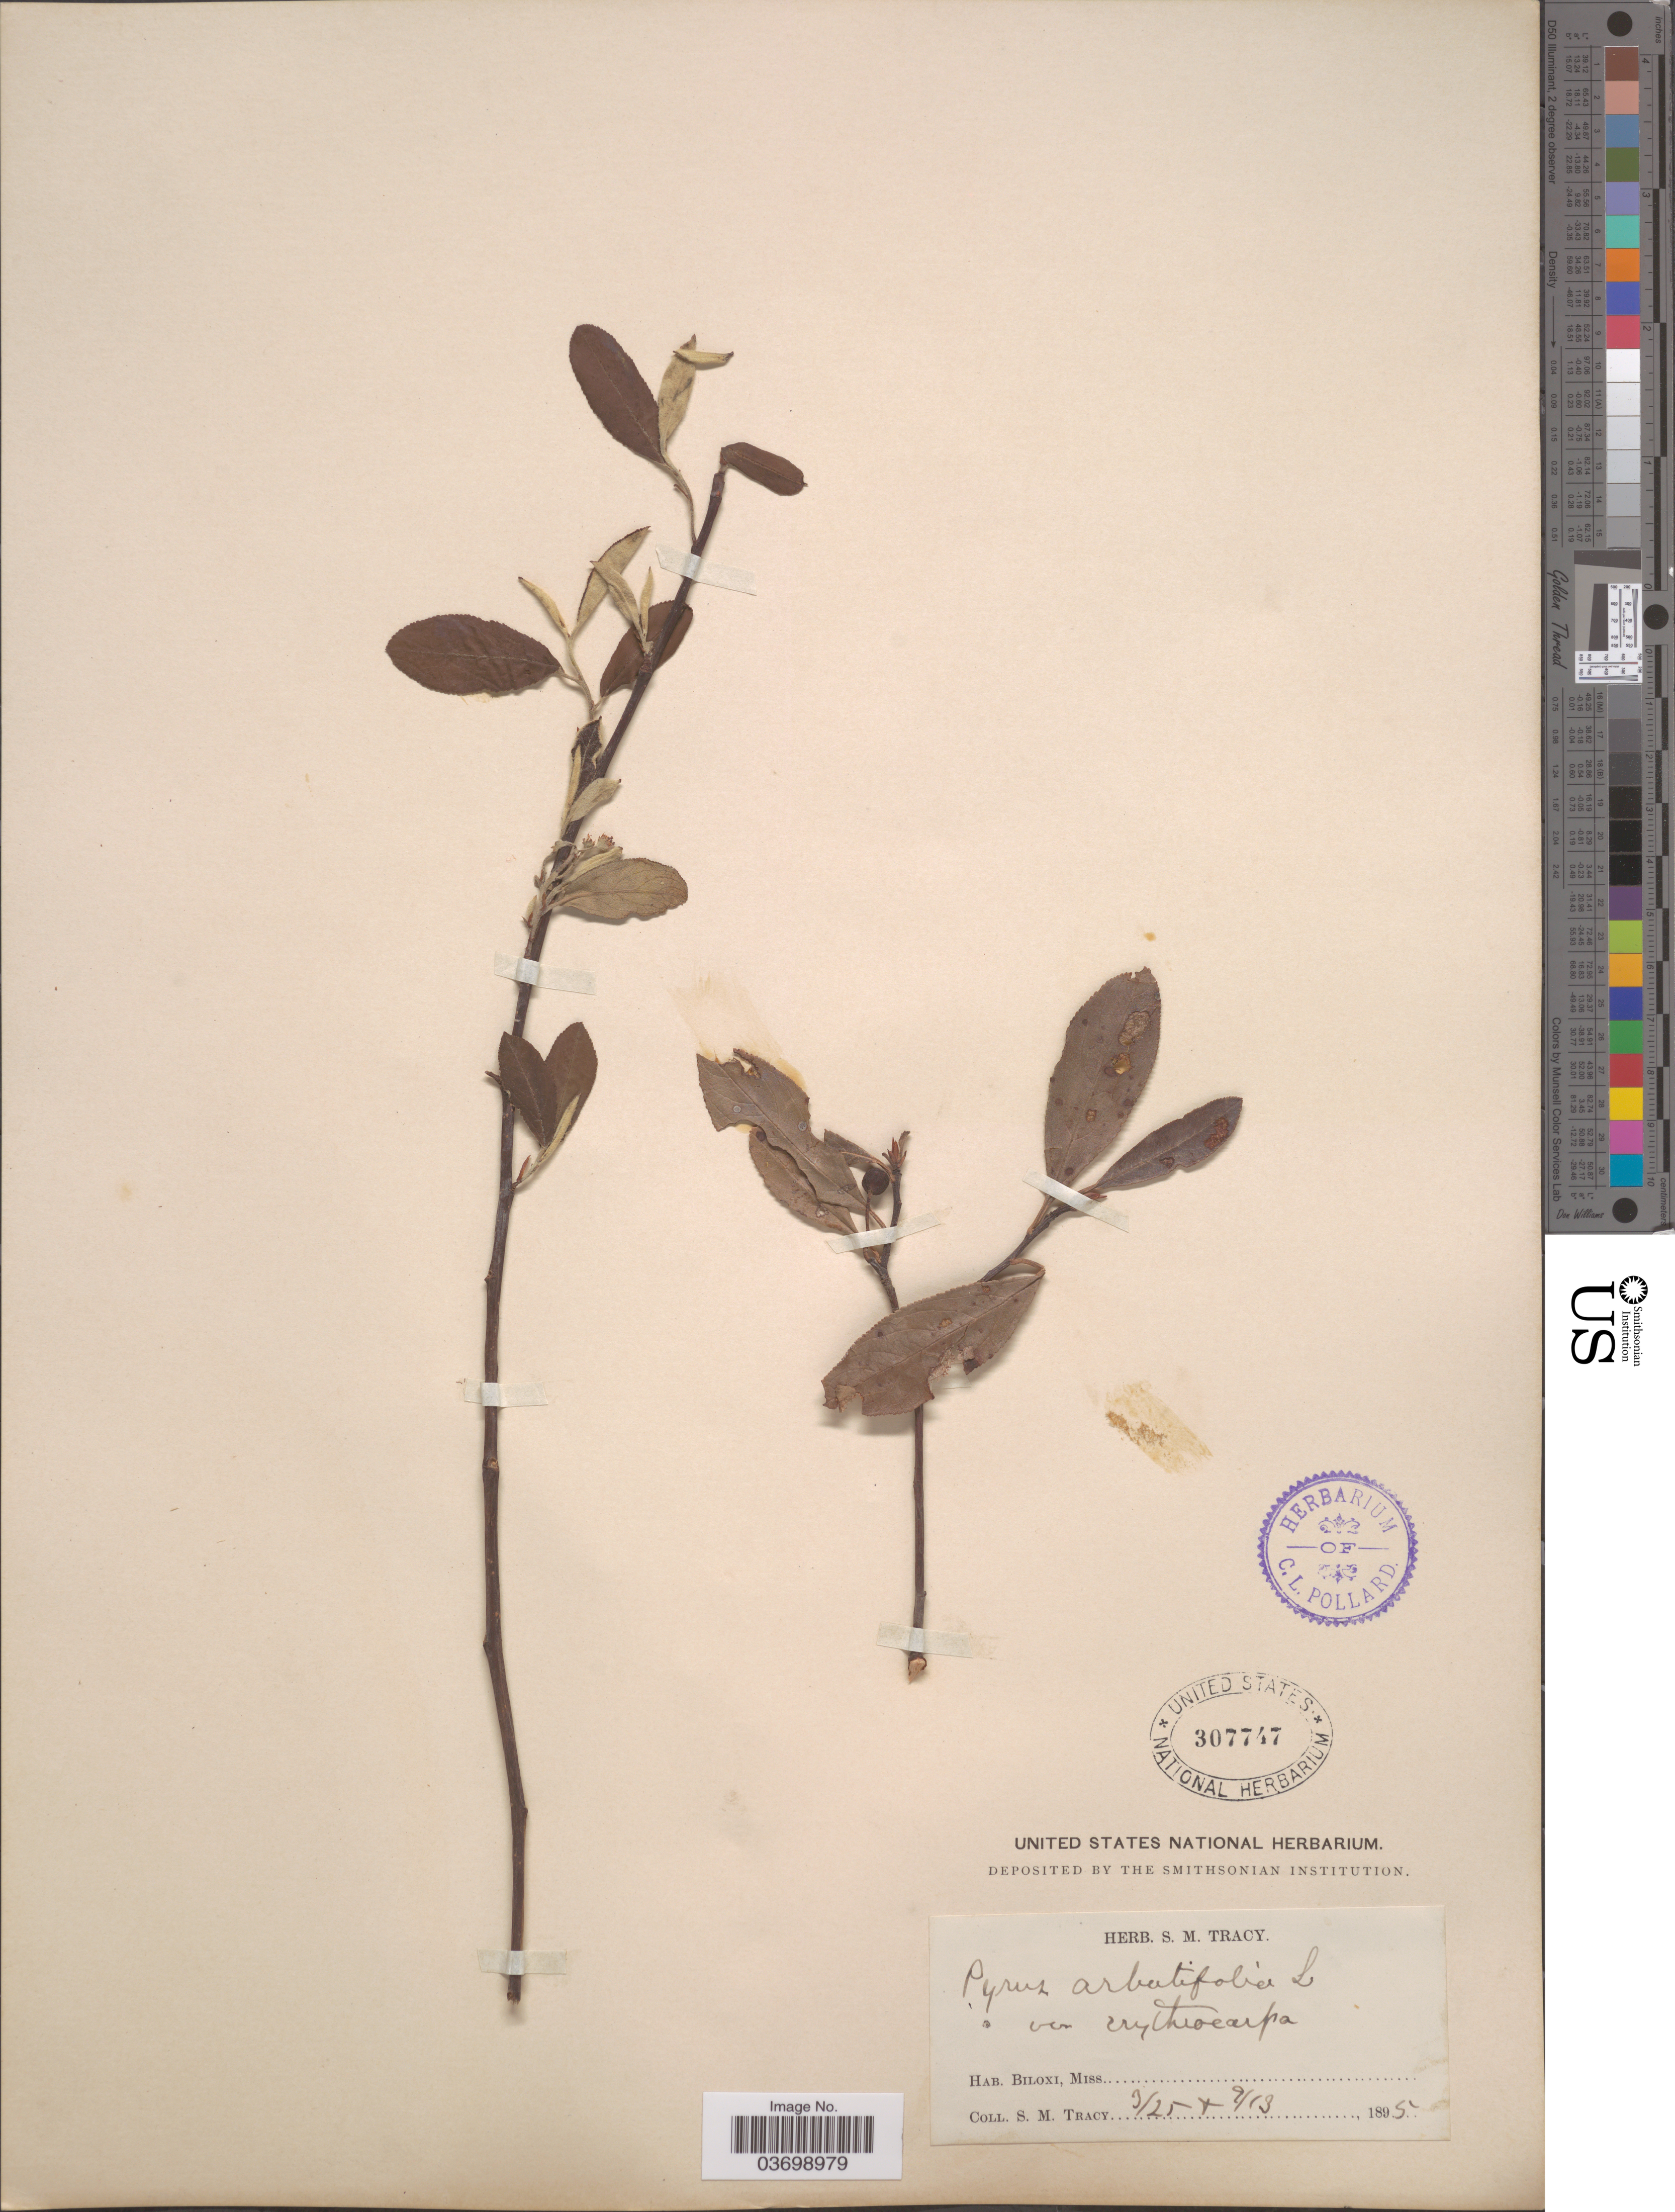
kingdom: Plantae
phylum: Tracheophyta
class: Magnoliopsida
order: Rosales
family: Rosaceae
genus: Aronia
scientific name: Aronia arbutifolia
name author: (L.) Pers.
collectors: S. M. Tracy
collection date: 1895-03-25/1895-09-13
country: United States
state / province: Mississippi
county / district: Harrison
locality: Biloxi.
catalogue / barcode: US 307747